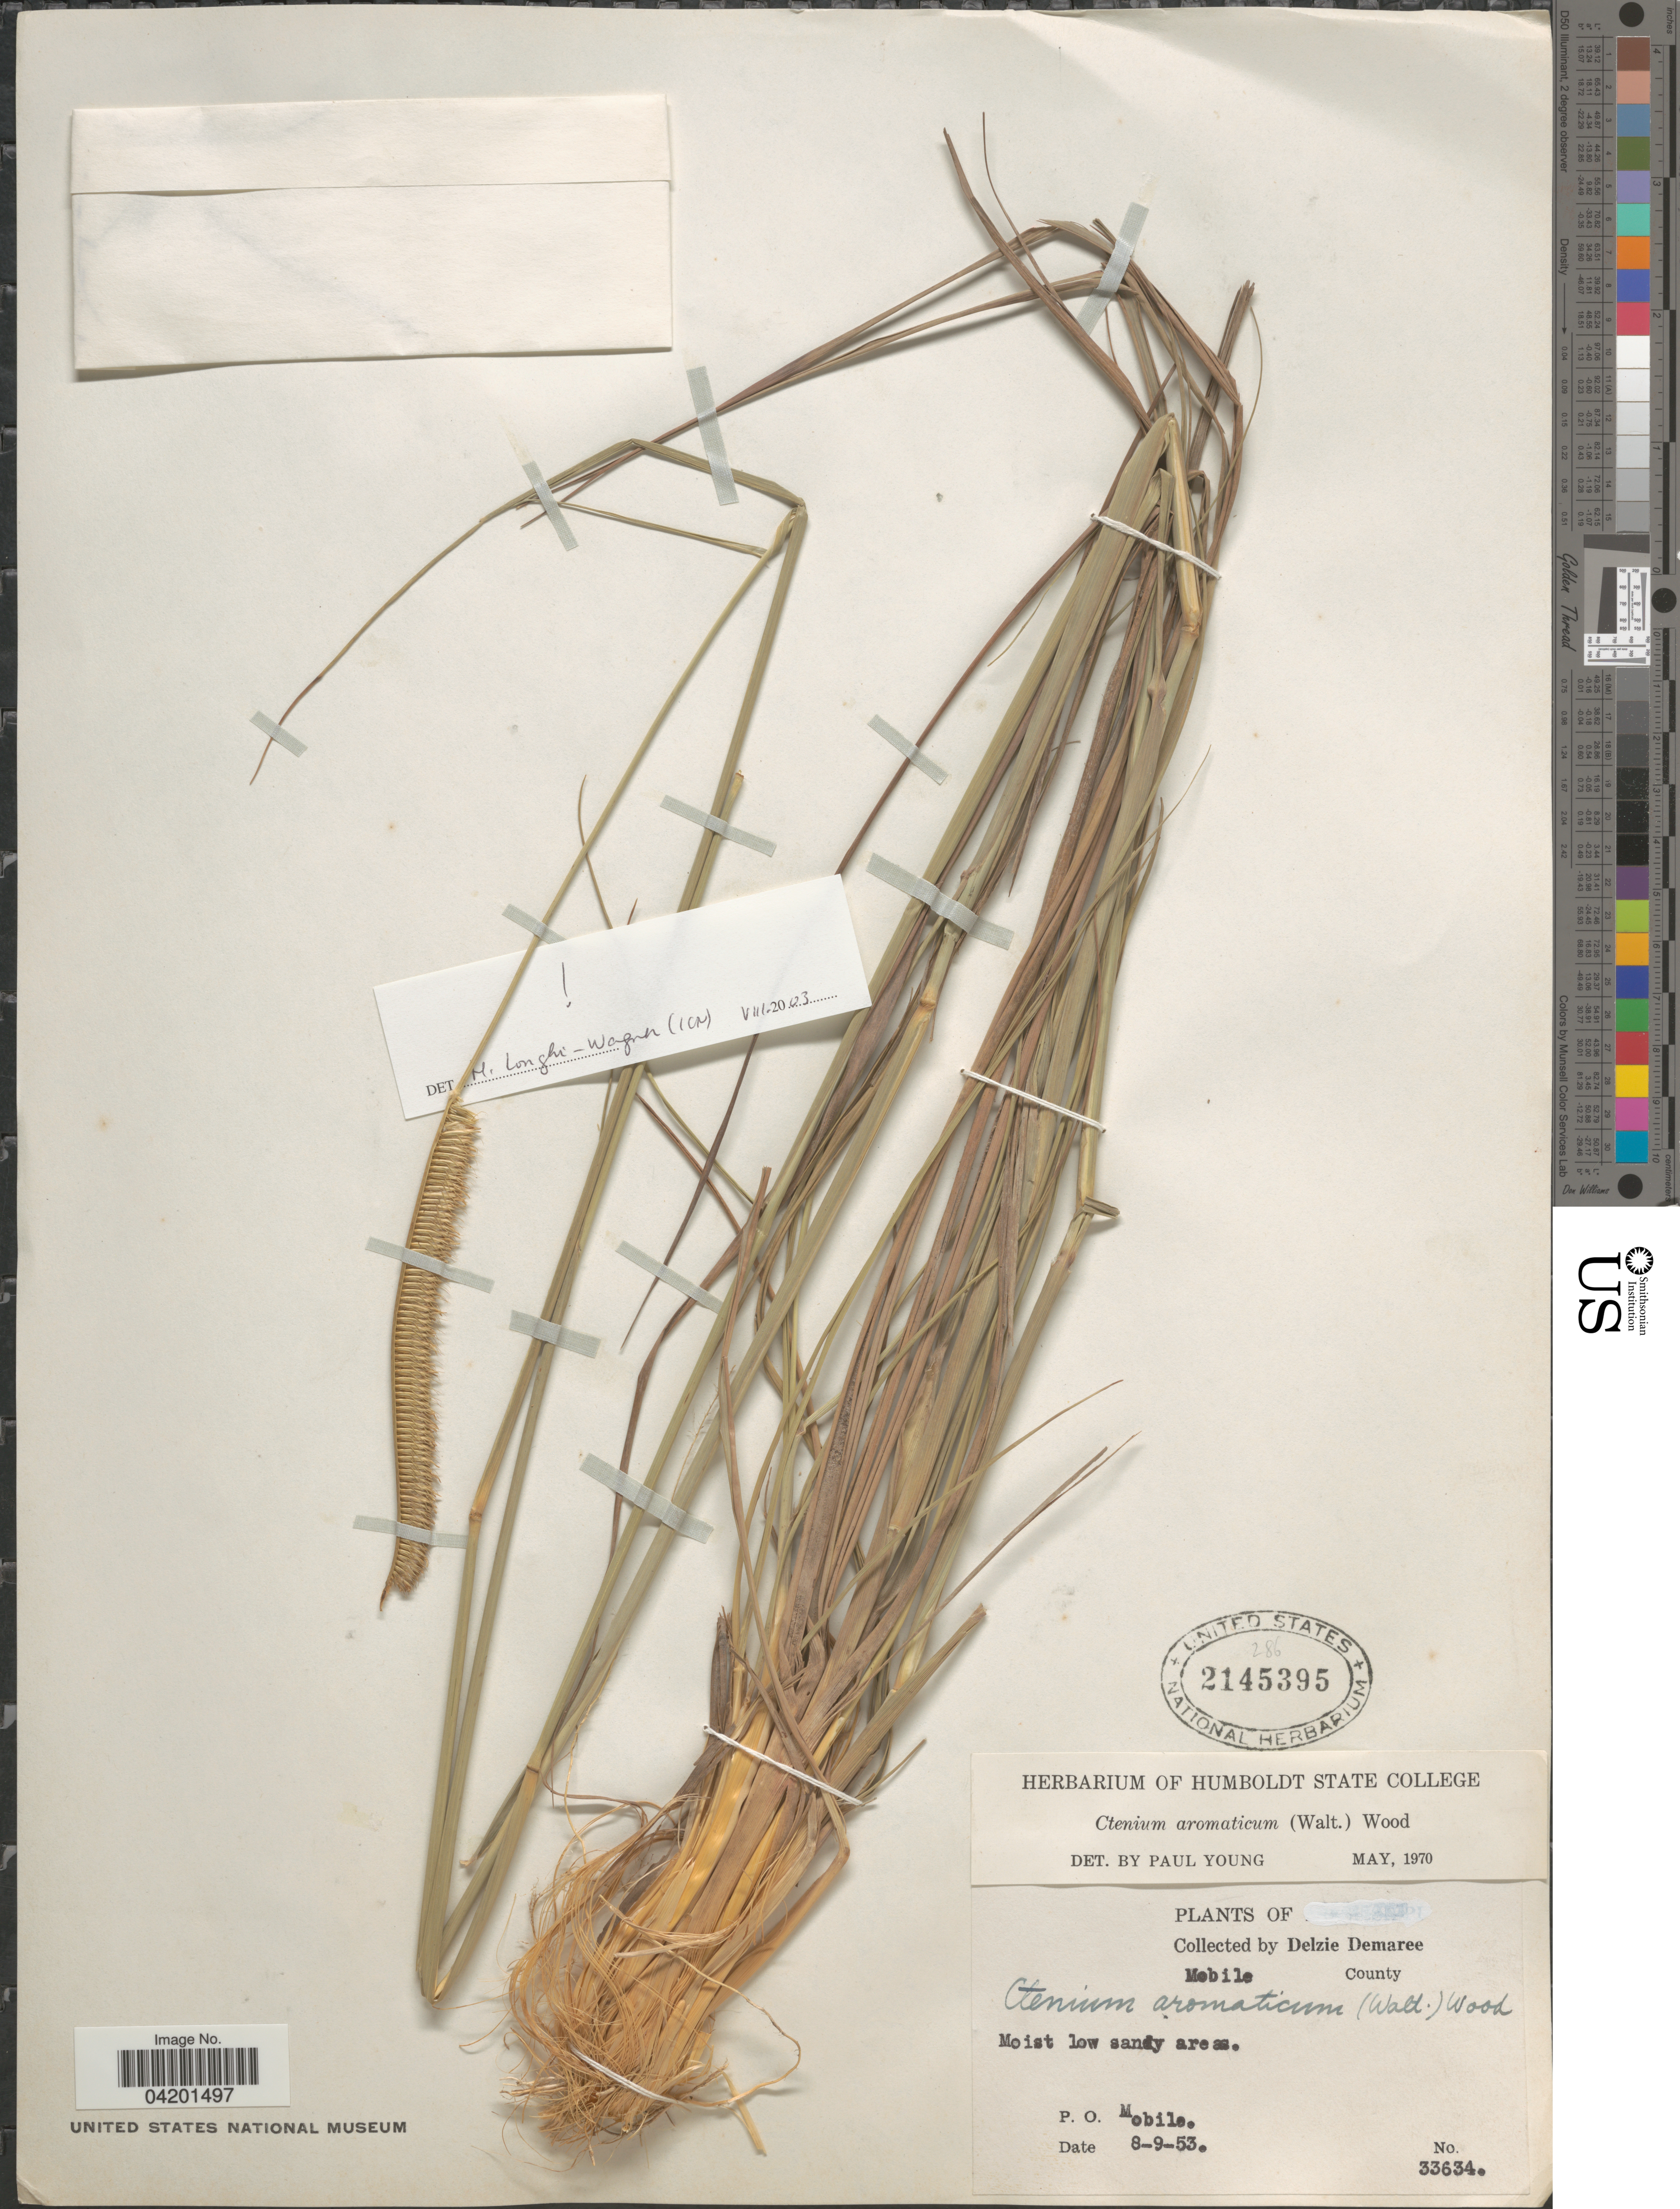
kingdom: Plantae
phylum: Tracheophyta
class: Liliopsida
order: Poales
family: Poaceae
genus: Ctenium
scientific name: Ctenium floridanum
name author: (Hitchc.) Hitchc.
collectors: D. Demaree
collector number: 33634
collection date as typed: Transcribed d/m/y: 9/8/53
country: United States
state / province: Alabama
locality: Mobile County. P. O. Mobile.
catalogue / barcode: US 2145395